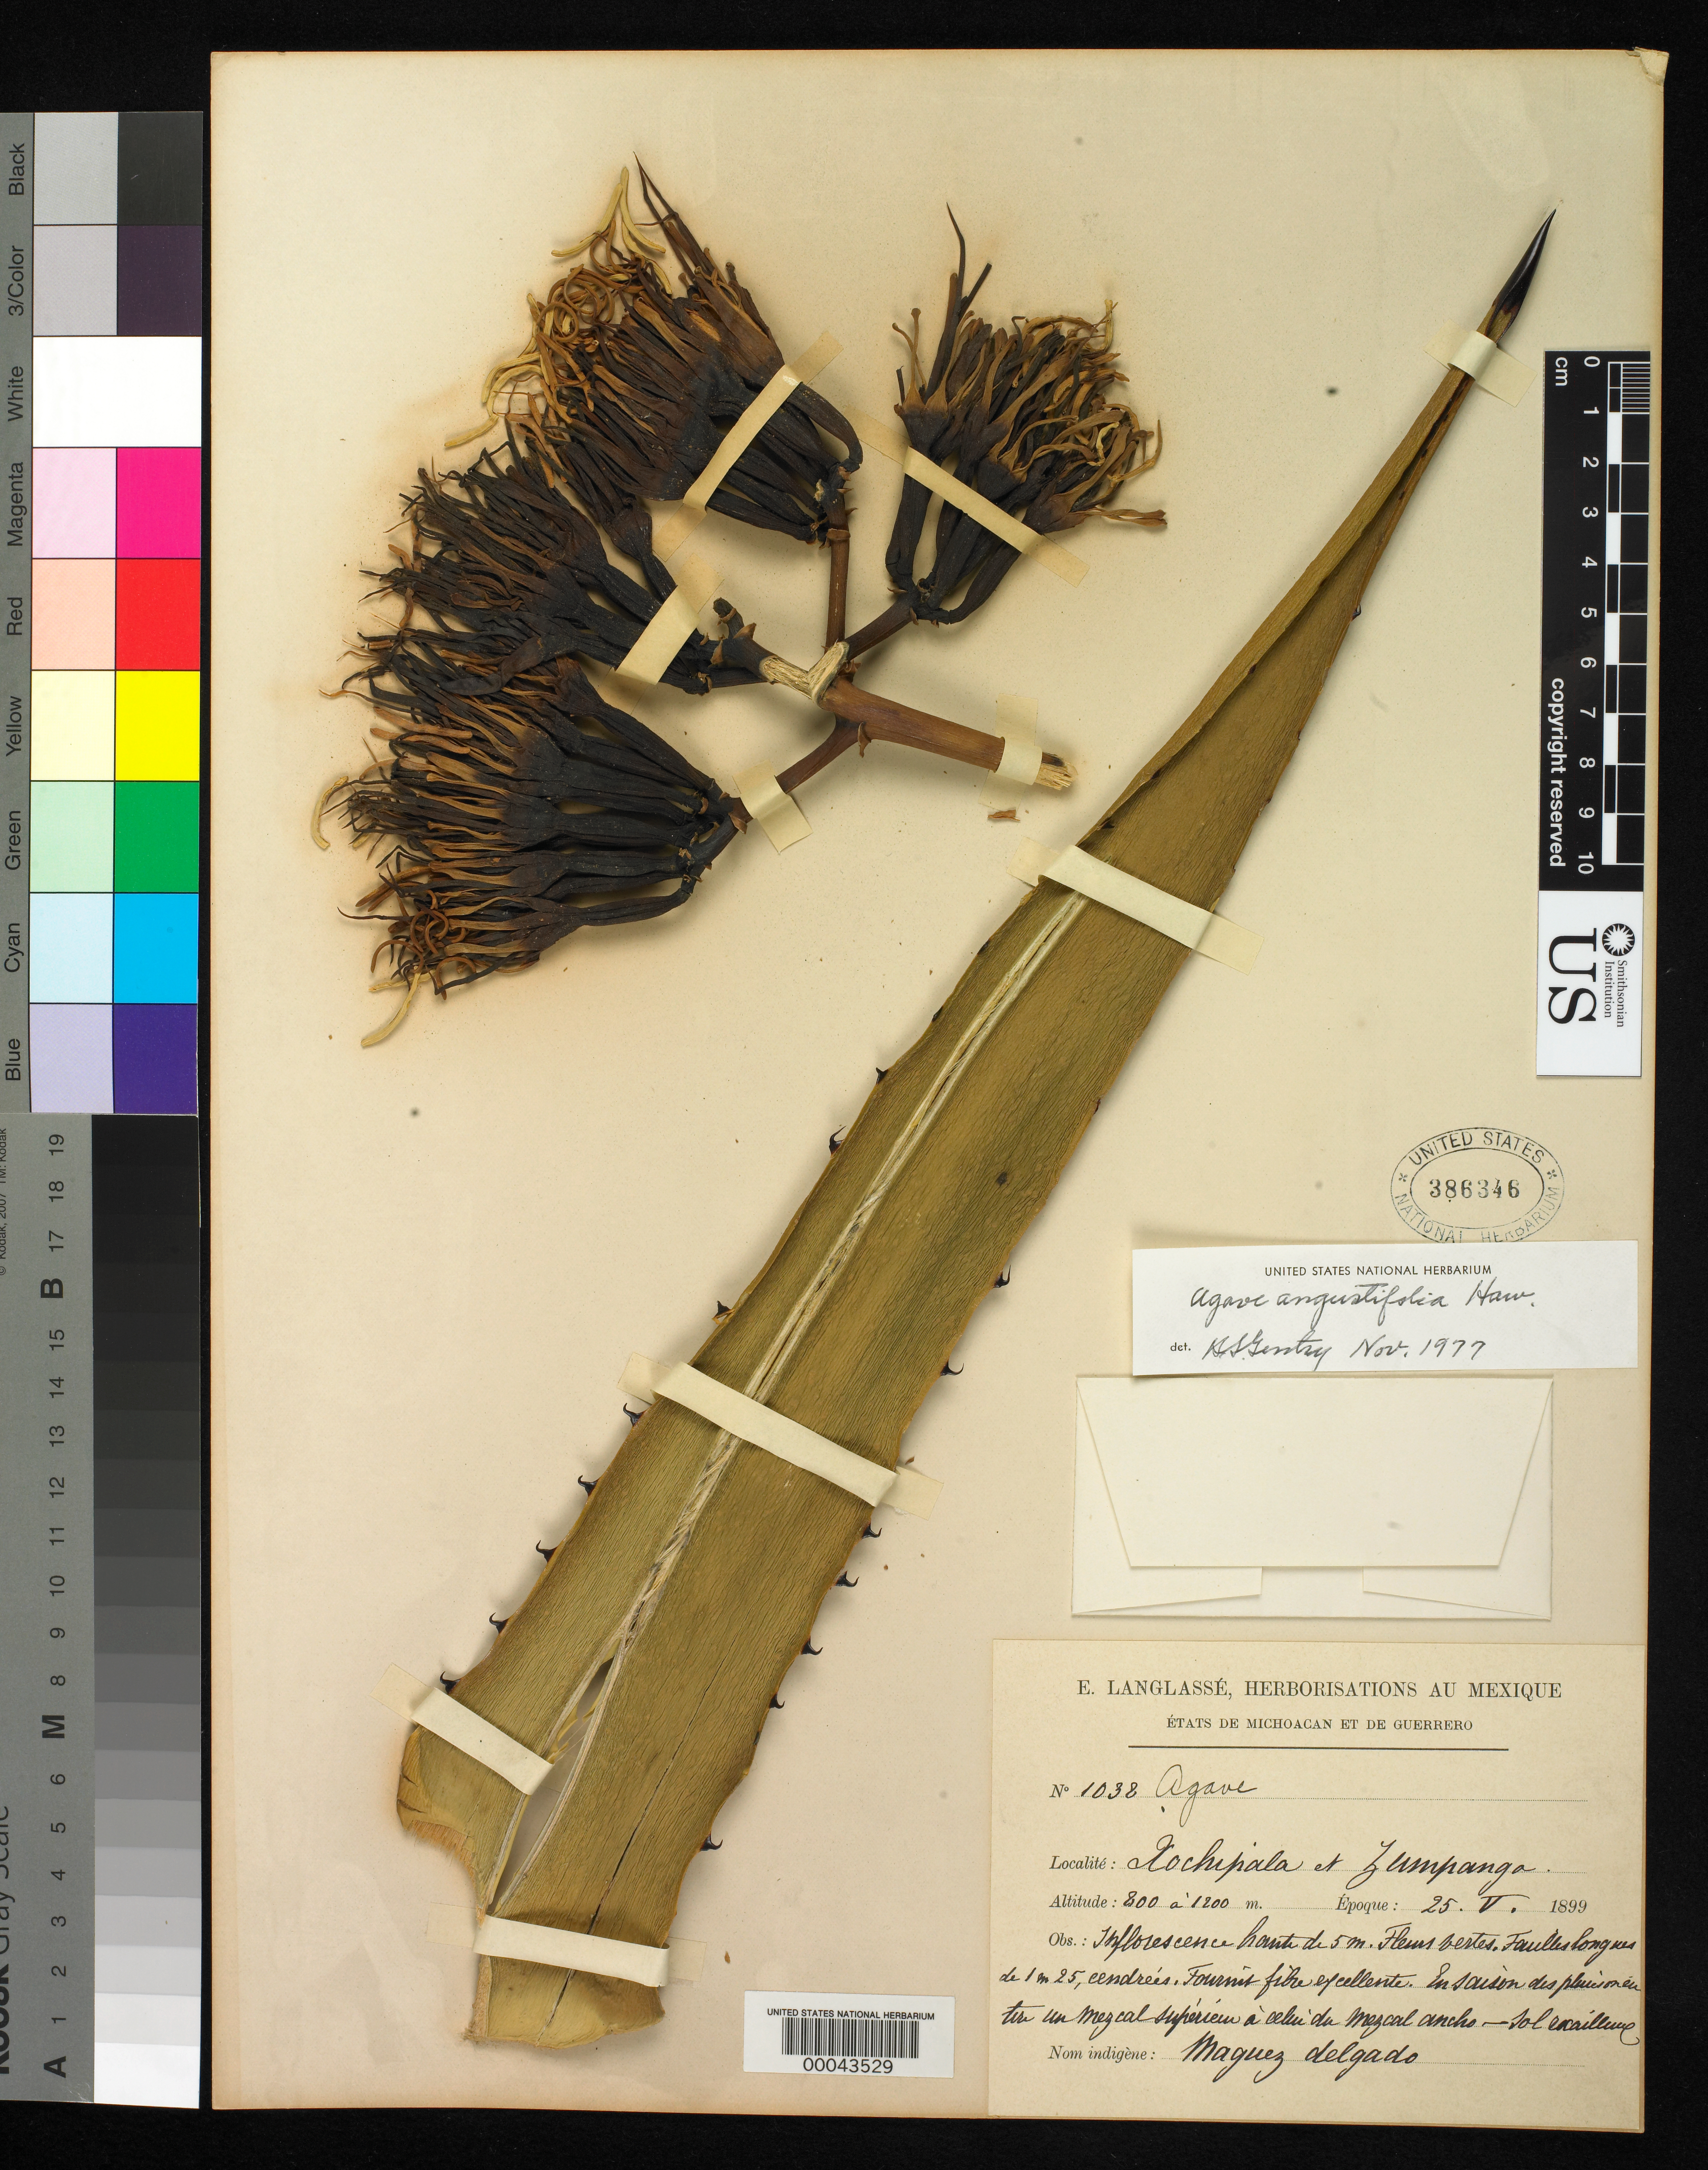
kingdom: Plantae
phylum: Tracheophyta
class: Liliopsida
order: Asparagales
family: Asparagaceae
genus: Agave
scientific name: Agave angustifolia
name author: Haw.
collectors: E. Langlassé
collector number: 1038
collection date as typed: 25 May 1899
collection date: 1899-05-25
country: Mexico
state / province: Guerrero / Michoacán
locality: Xochipala and Zumpanga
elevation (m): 800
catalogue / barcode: US 386346